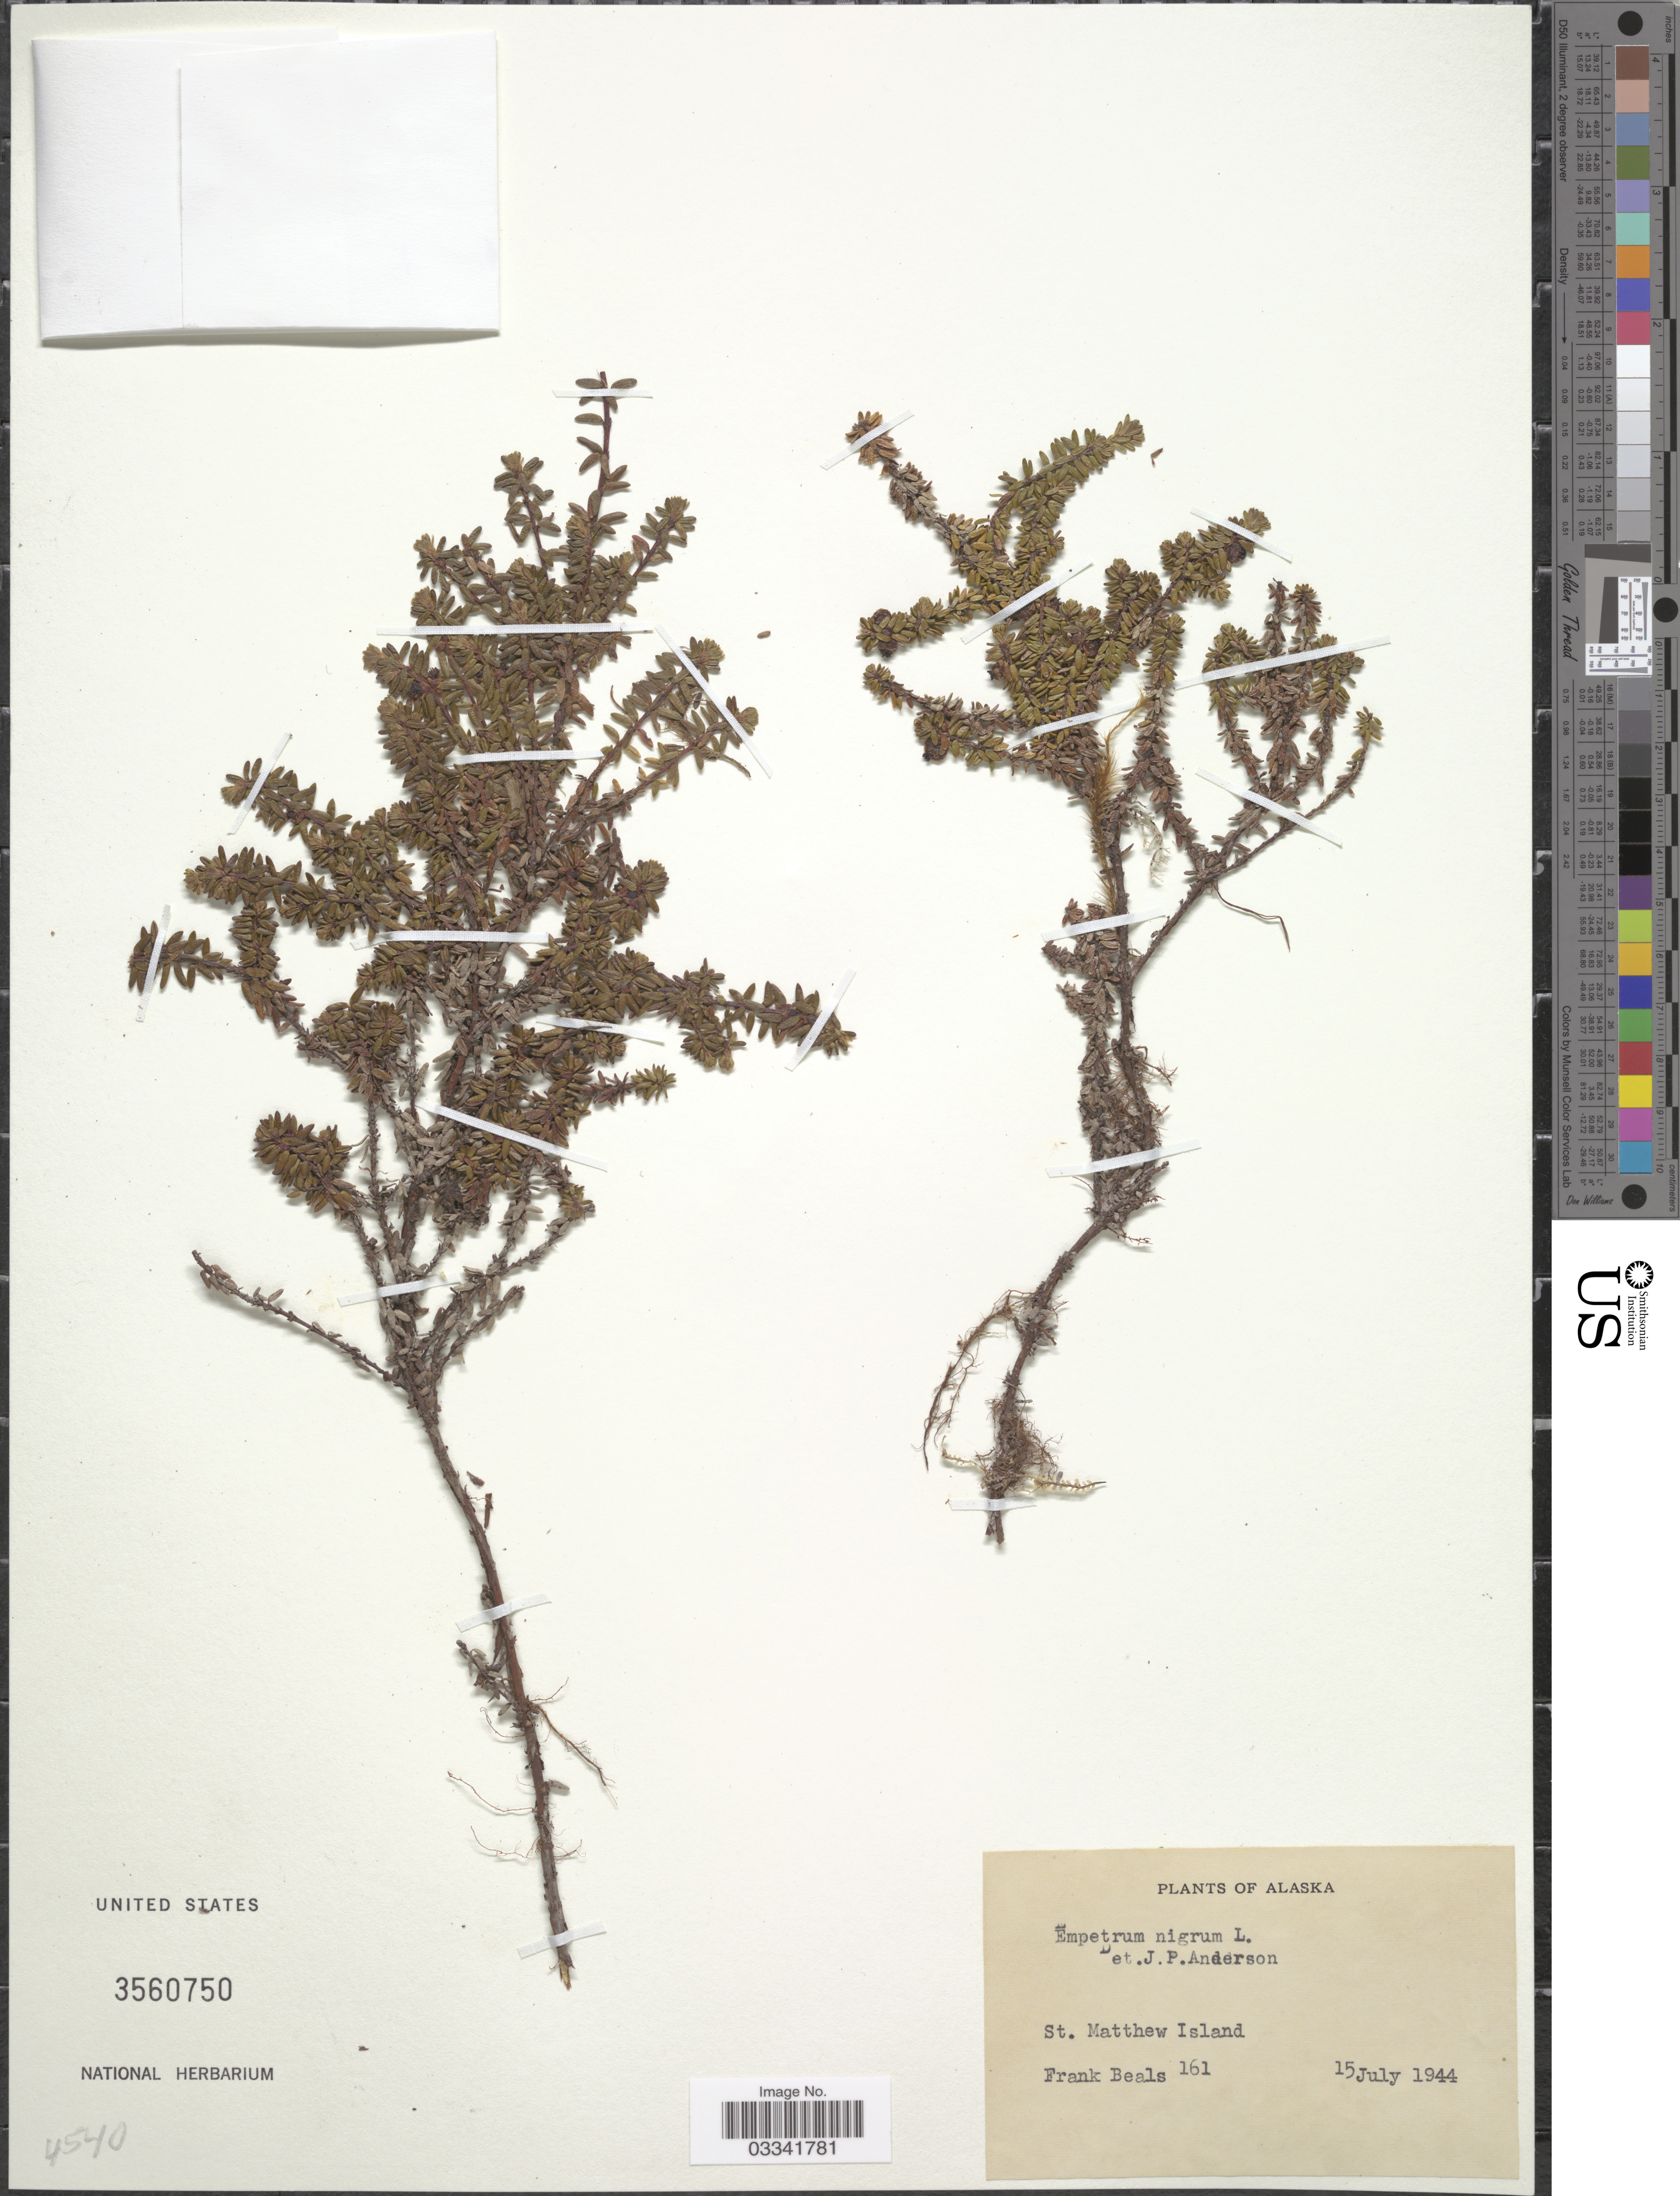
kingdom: Plantae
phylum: Tracheophyta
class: Magnoliopsida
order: Ericales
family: Ericaceae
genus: Empetrum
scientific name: Empetrum nigrum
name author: L.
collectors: F. Beals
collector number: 161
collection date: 1944-07-15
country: United States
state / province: Alaska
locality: St. Matthew Island.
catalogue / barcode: US 3560750